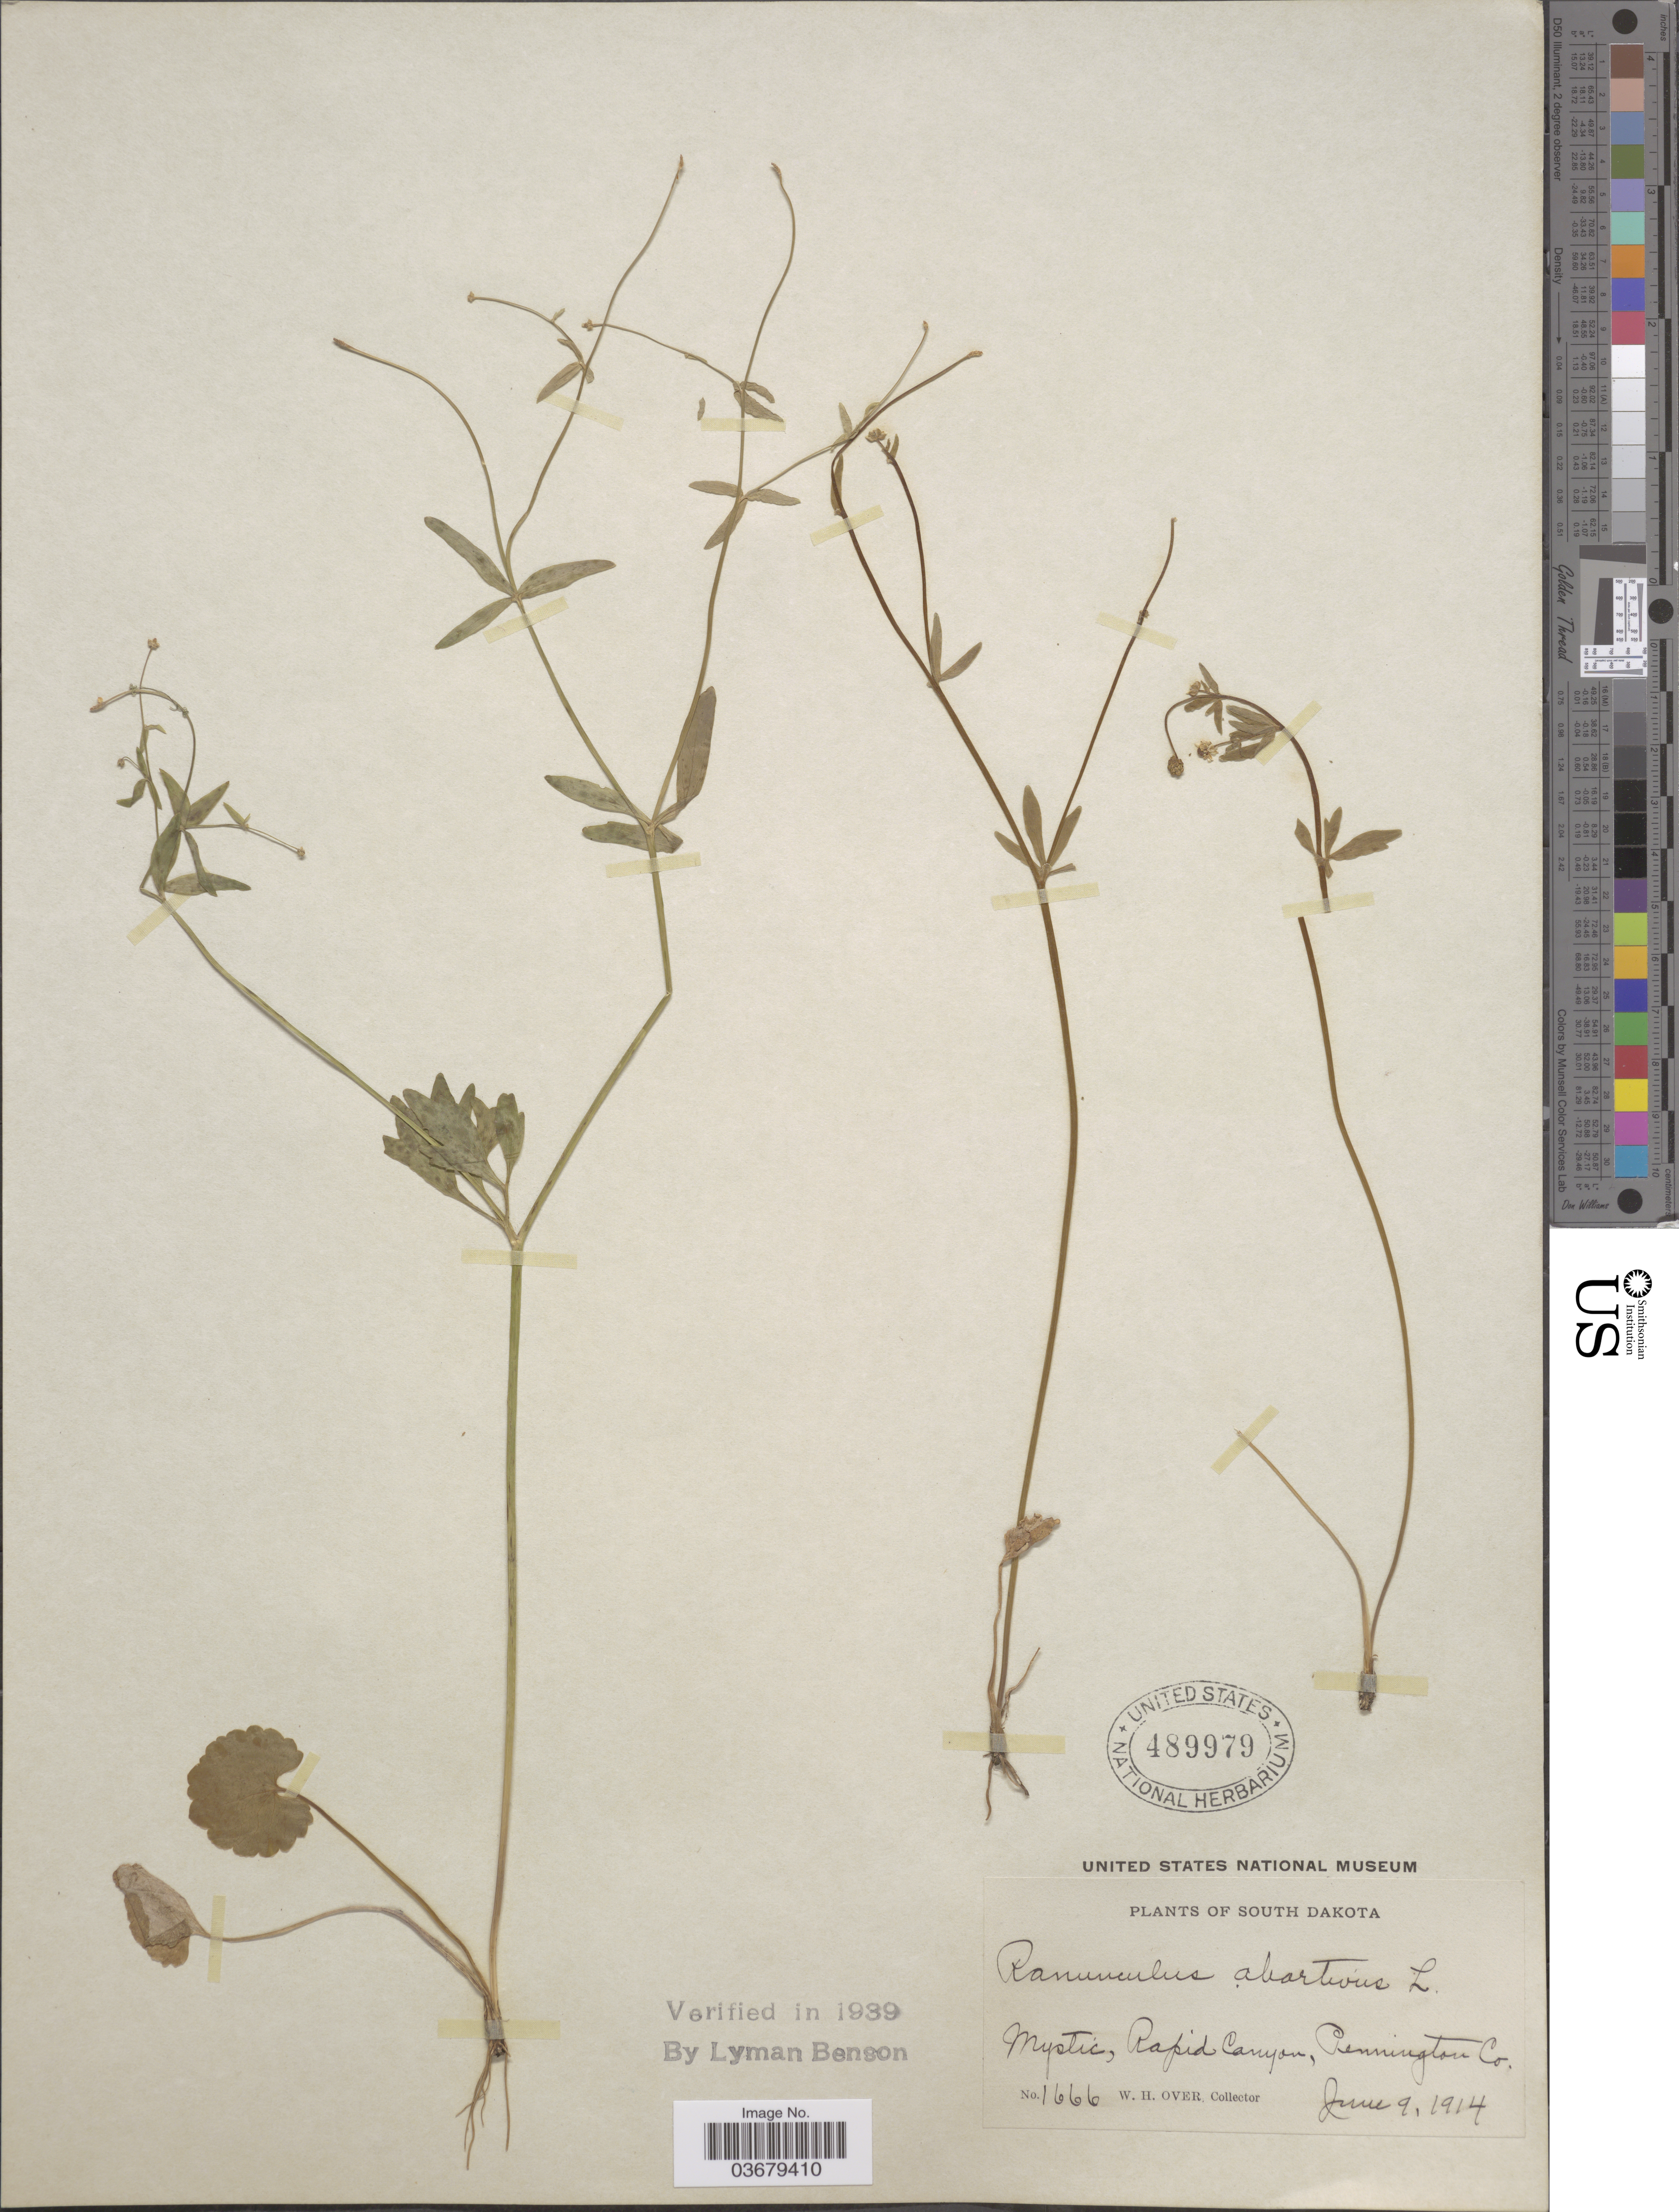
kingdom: Plantae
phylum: Tracheophyta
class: Magnoliopsida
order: Ranunculales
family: Ranunculaceae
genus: Ranunculus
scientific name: Ranunculus abortivus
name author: L.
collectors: W. Over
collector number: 1666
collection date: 1914-06-09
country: United States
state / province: South Dakota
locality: Mystic, Rapid Canyon, Pennington Co.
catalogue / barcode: US 489979